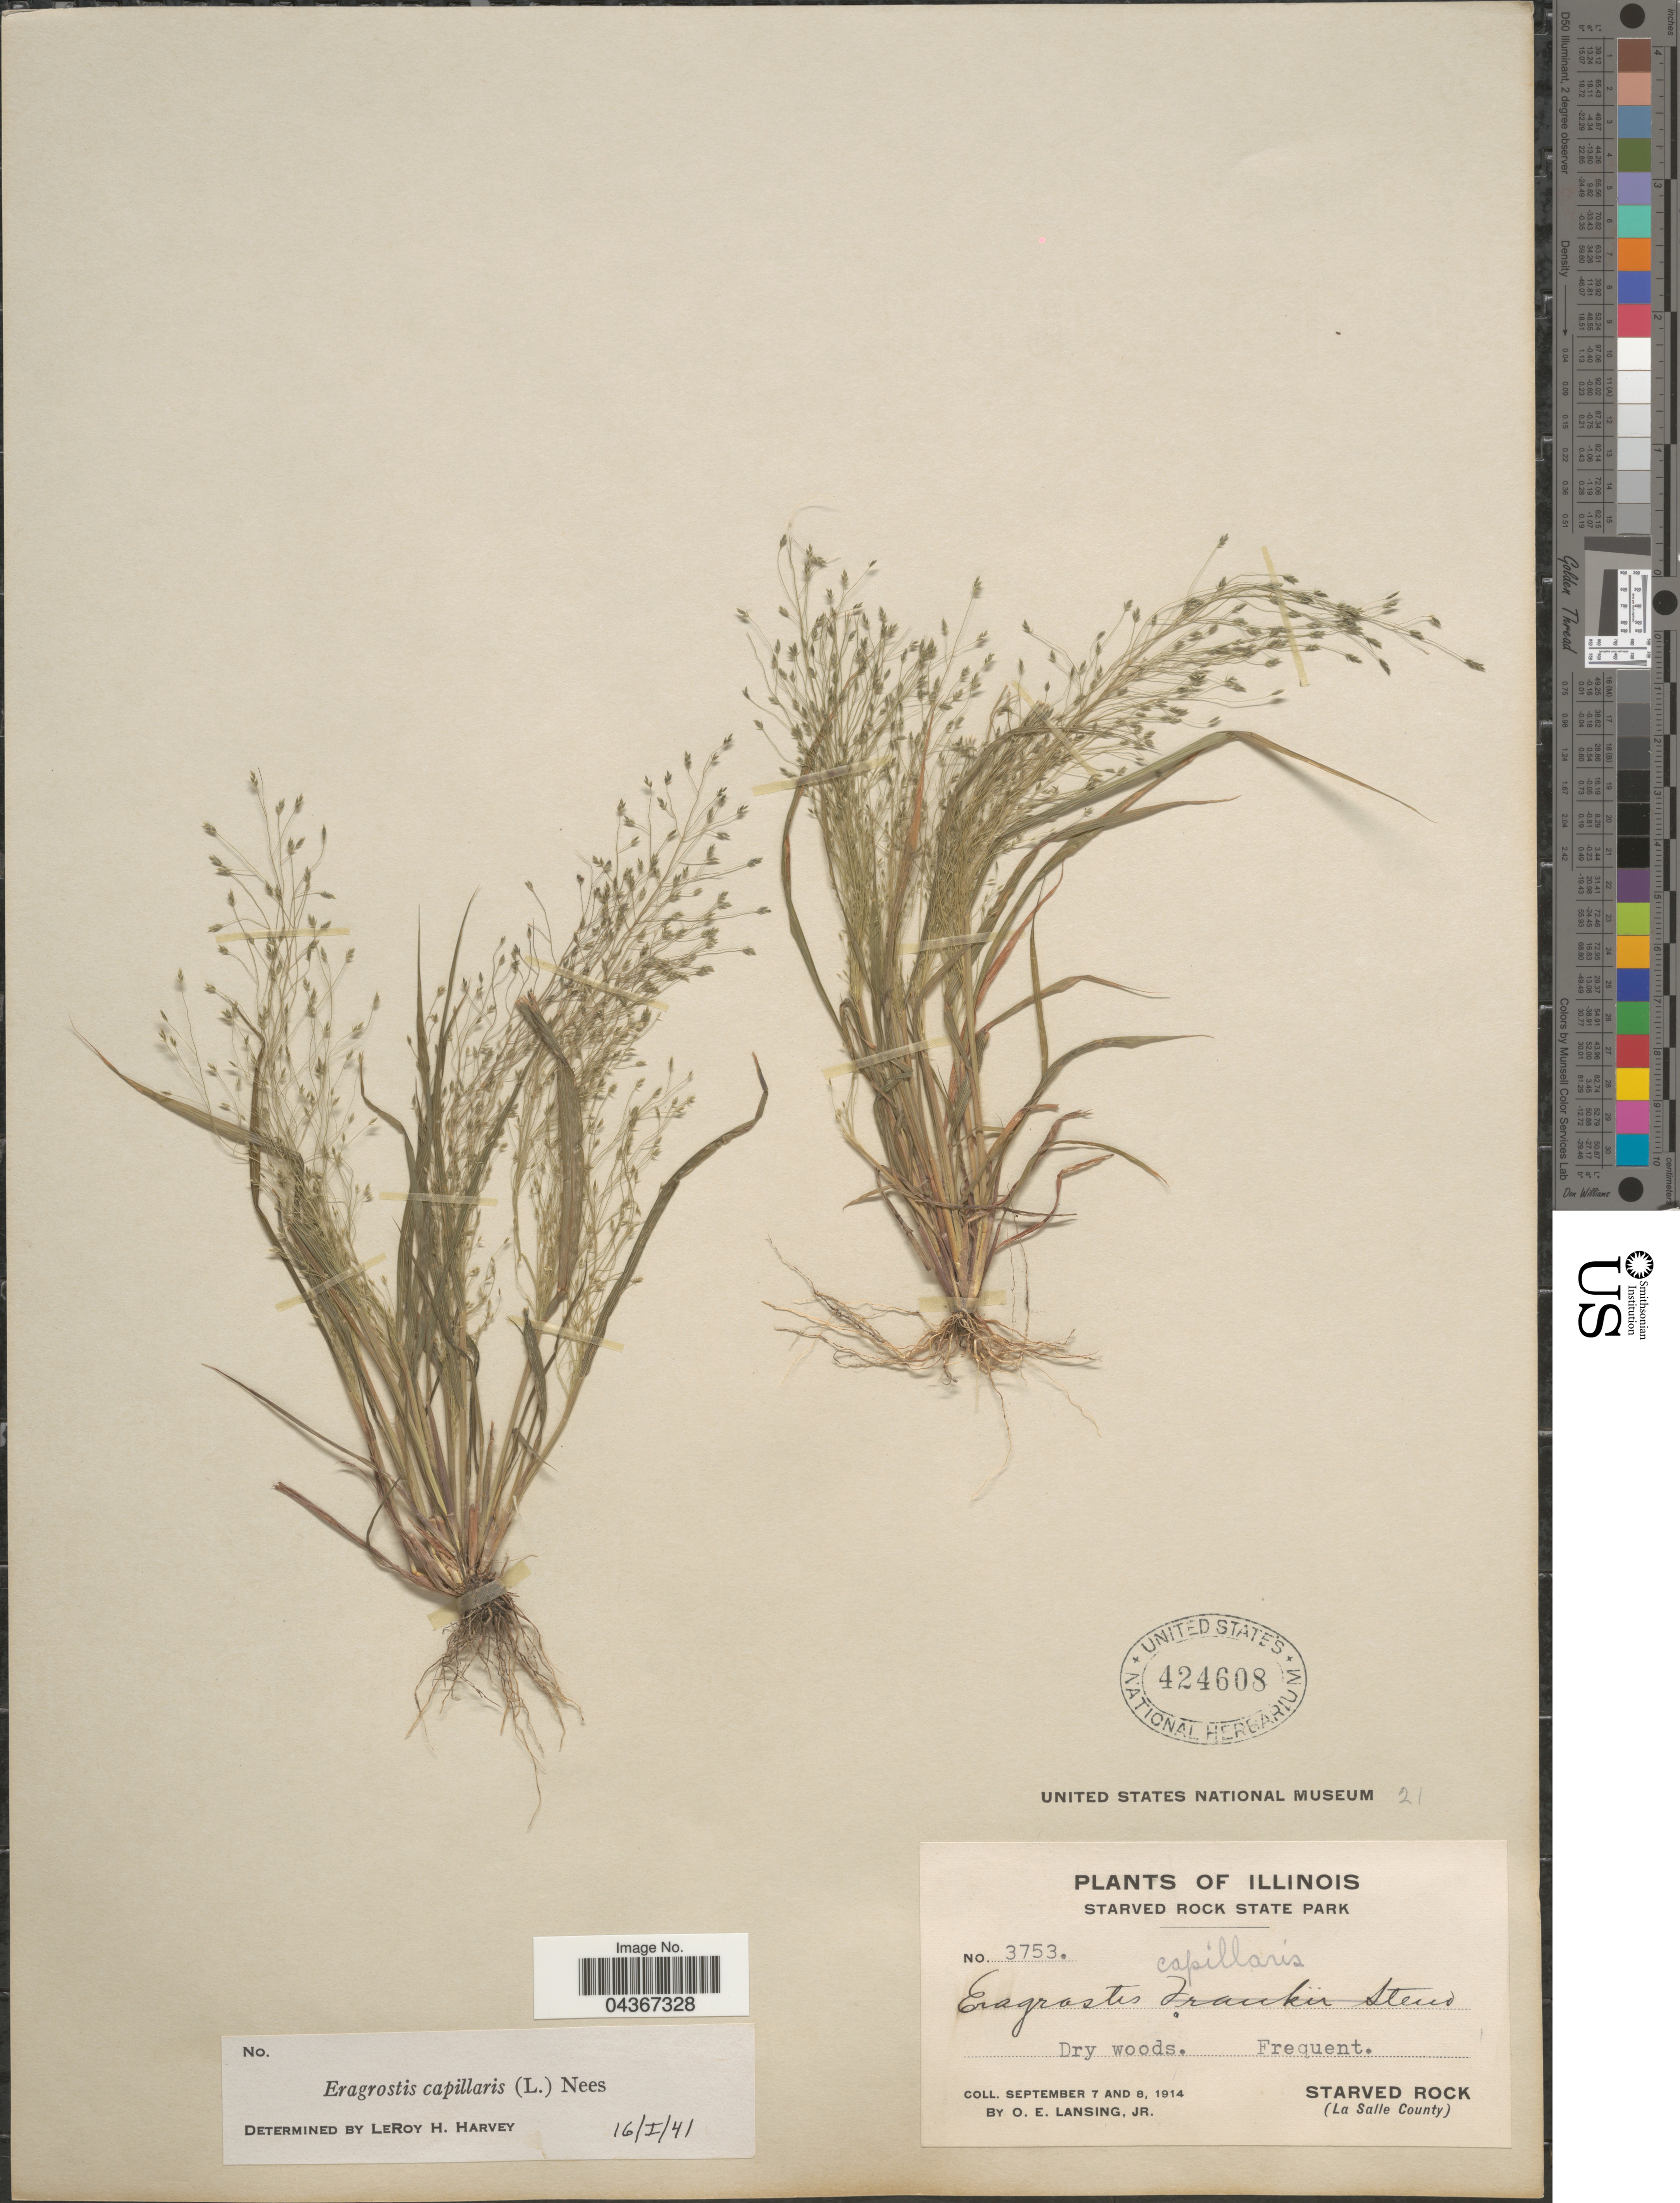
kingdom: Plantae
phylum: Tracheophyta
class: Liliopsida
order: Poales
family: Poaceae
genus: Eragrostis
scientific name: Eragrostis capillaris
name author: (L.) Nees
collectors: O. Lansing Jr.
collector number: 3753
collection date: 1914-09-07/1914-09-08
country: United States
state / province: Illinois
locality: Starved Rock State Park. Dry woods. Frequent. Starved Rock (La Salle County).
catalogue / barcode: US 424608